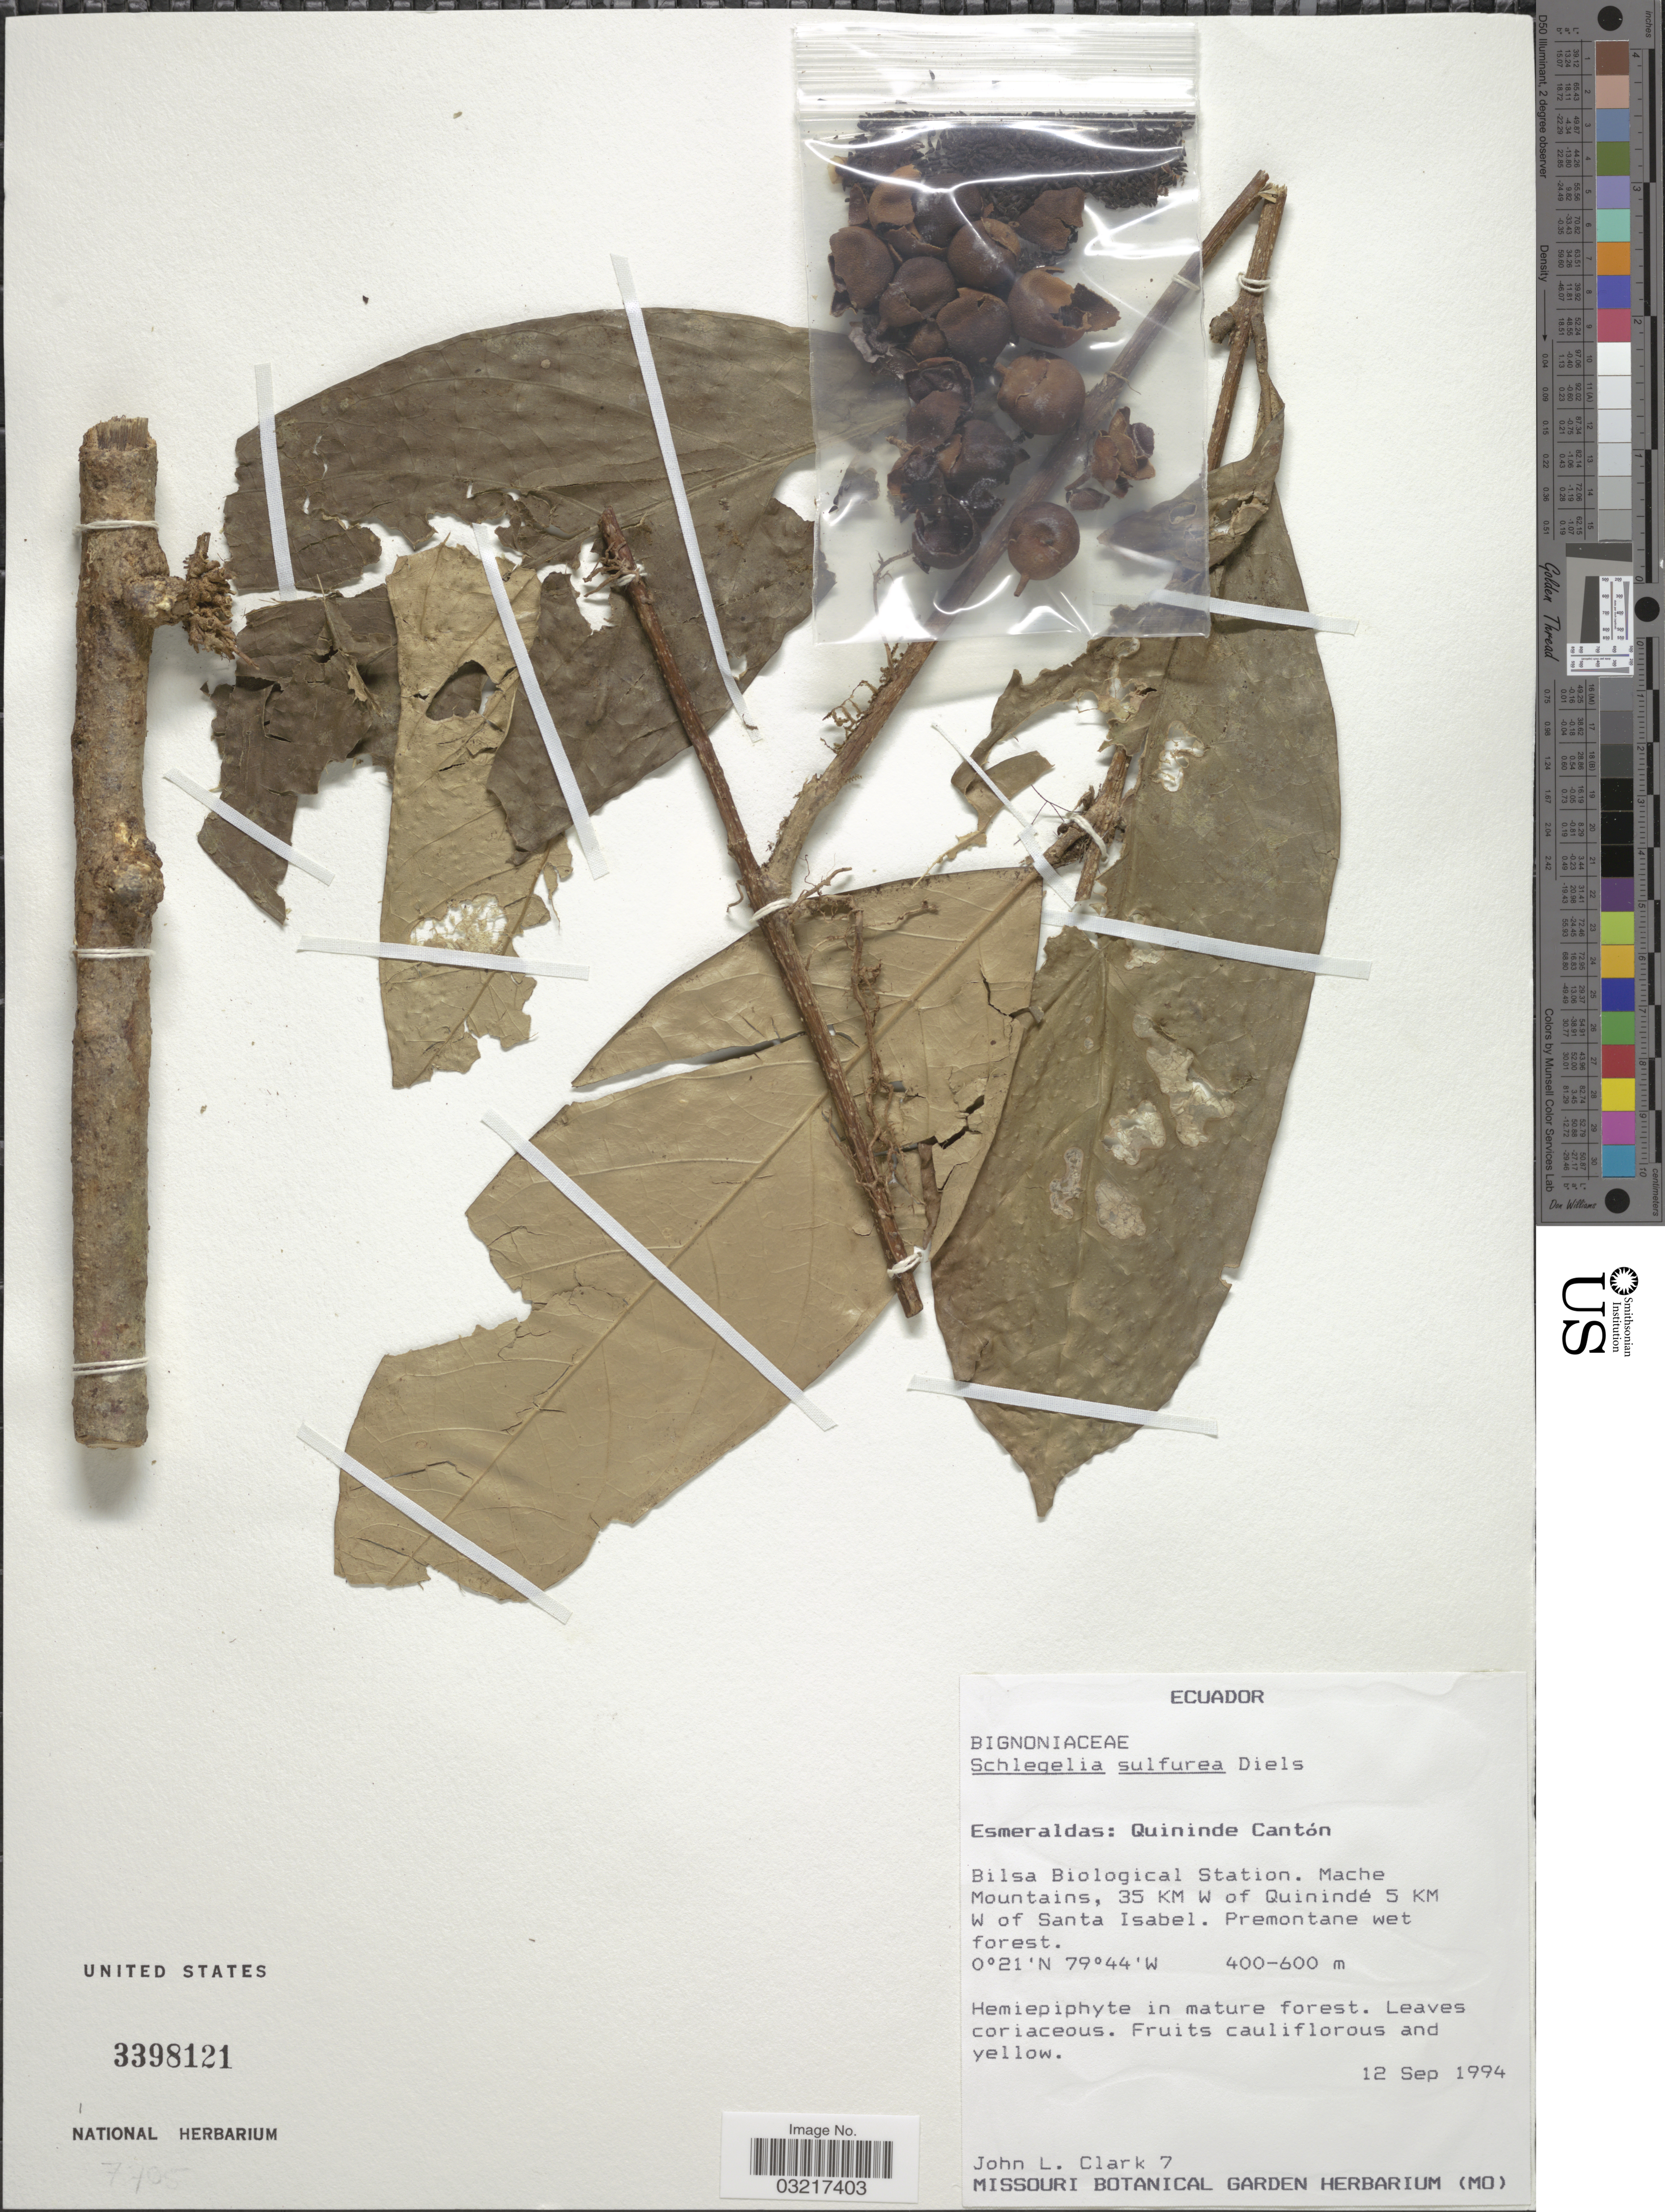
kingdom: Plantae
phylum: Tracheophyta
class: Magnoliopsida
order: Lamiales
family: Schlegeliaceae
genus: Schlegelia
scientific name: Schlegelia sulphurea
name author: Diels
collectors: J. L. Clark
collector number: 7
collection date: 1994-09-12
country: Ecuador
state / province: Esmeraldas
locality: Quininde Cantón. Bilsa Biological Station. Mache Mountains, 35 Km W of Quinindé 5 Km W of Santa Isabel. Premontane wet forest.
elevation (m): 400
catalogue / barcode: US 3398121